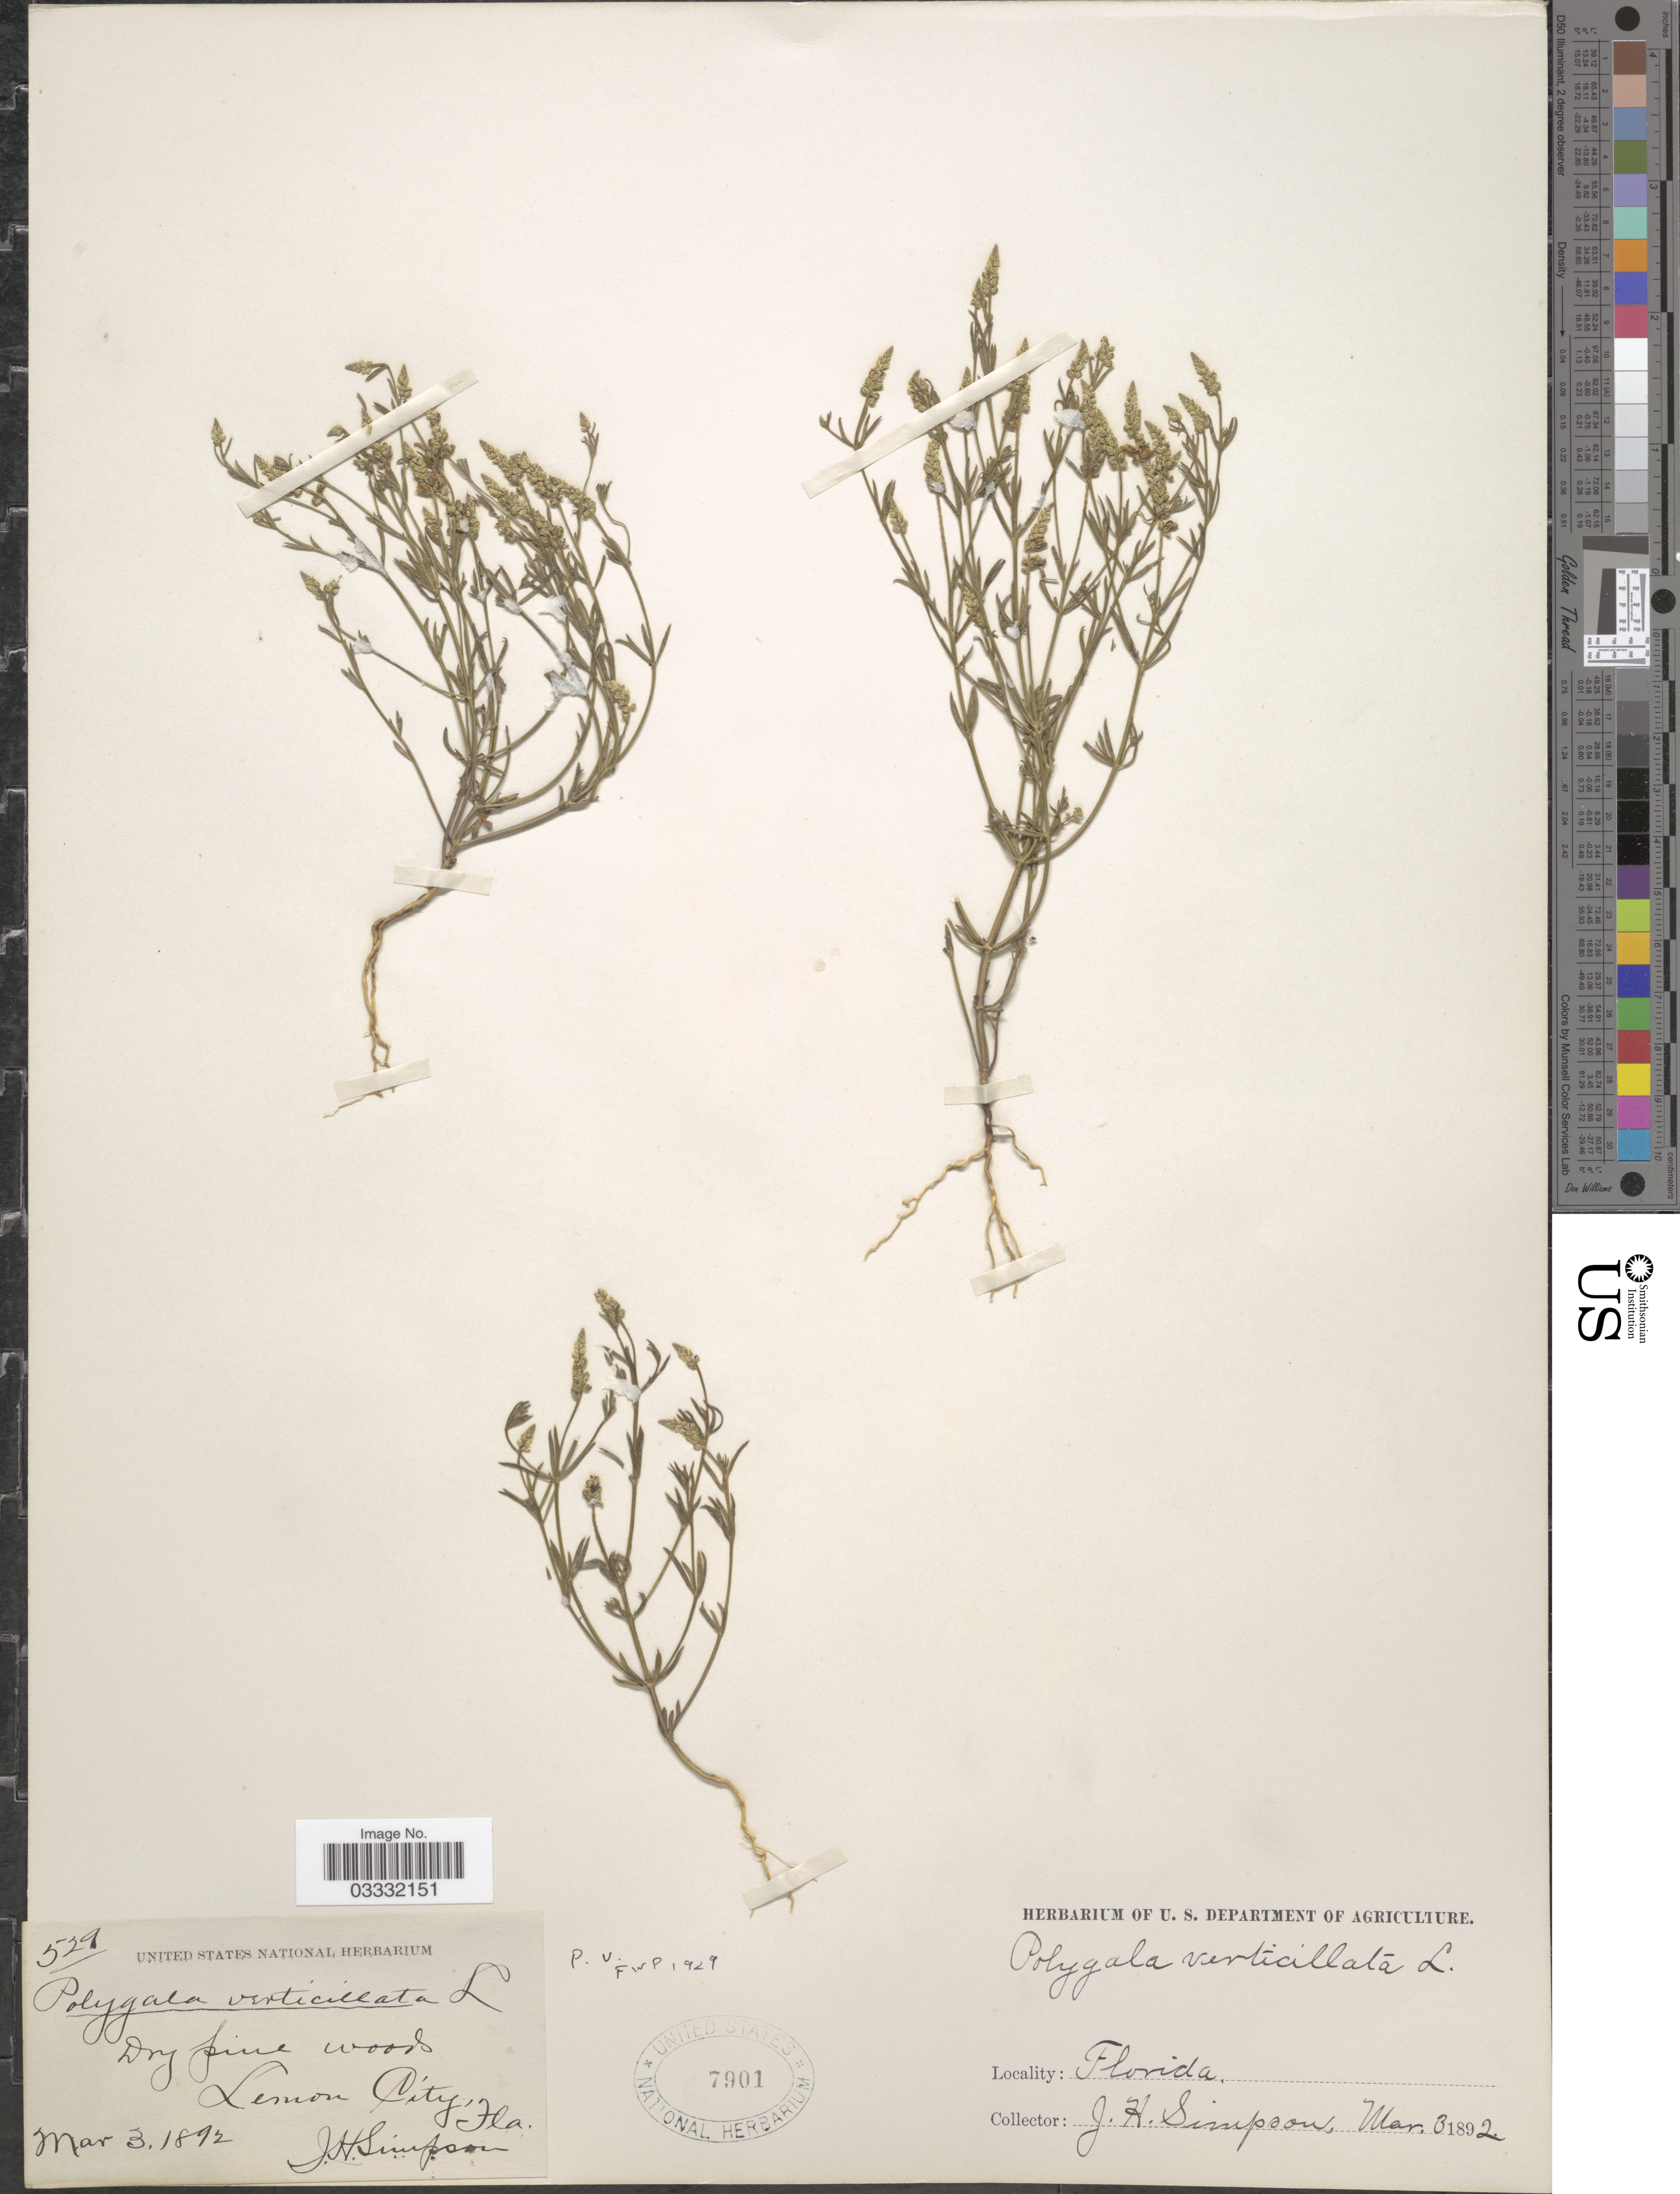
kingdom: Plantae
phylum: Tracheophyta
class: Magnoliopsida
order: Fabales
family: Polygalaceae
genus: Polygala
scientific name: Polygala verticillata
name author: L.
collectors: J. H. Simpson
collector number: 529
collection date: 1892-03-03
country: United States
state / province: Florida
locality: Lemon City.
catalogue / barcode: US 7901